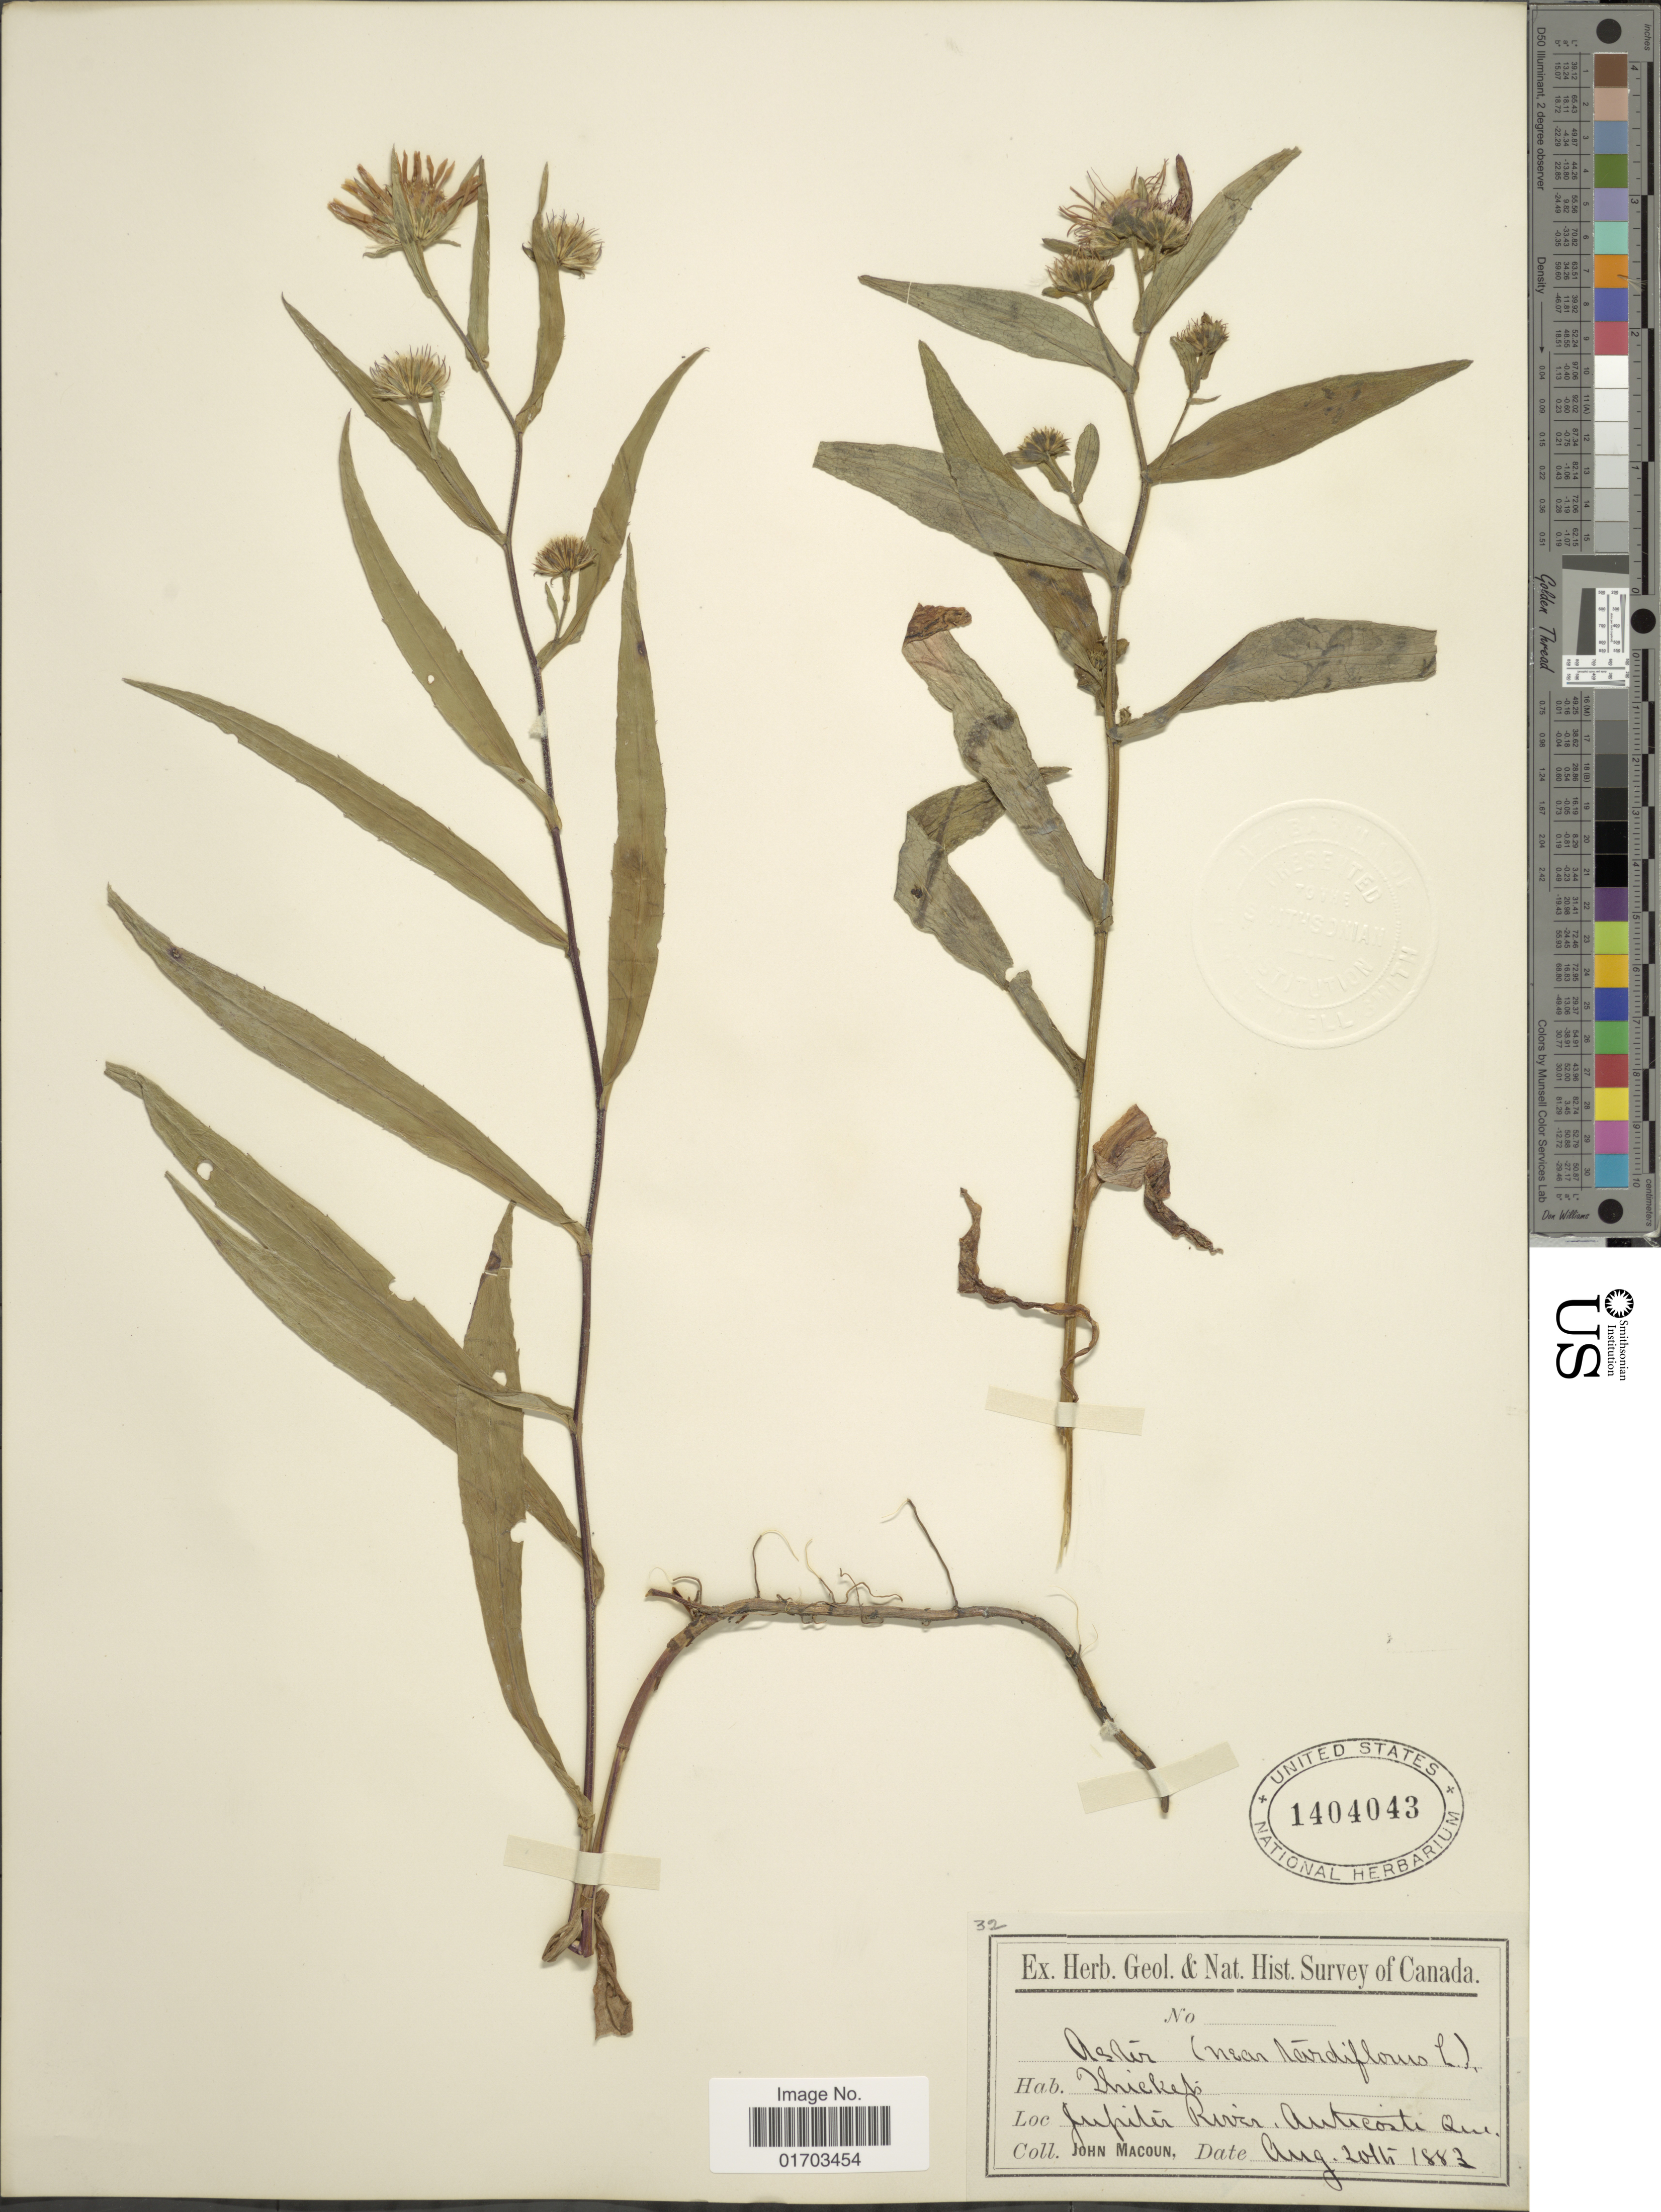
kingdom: Plantae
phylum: Tracheophyta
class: Magnoliopsida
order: Asterales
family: Asteraceae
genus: Symphyotrichum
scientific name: Symphyotrichum x tardiflorum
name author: (L.) Greuter et al.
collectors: J. Macoun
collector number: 32?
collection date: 1883-08-20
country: Canada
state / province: Quebec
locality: Thickets, Jupiter River, Anticosti.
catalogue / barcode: US 1404043